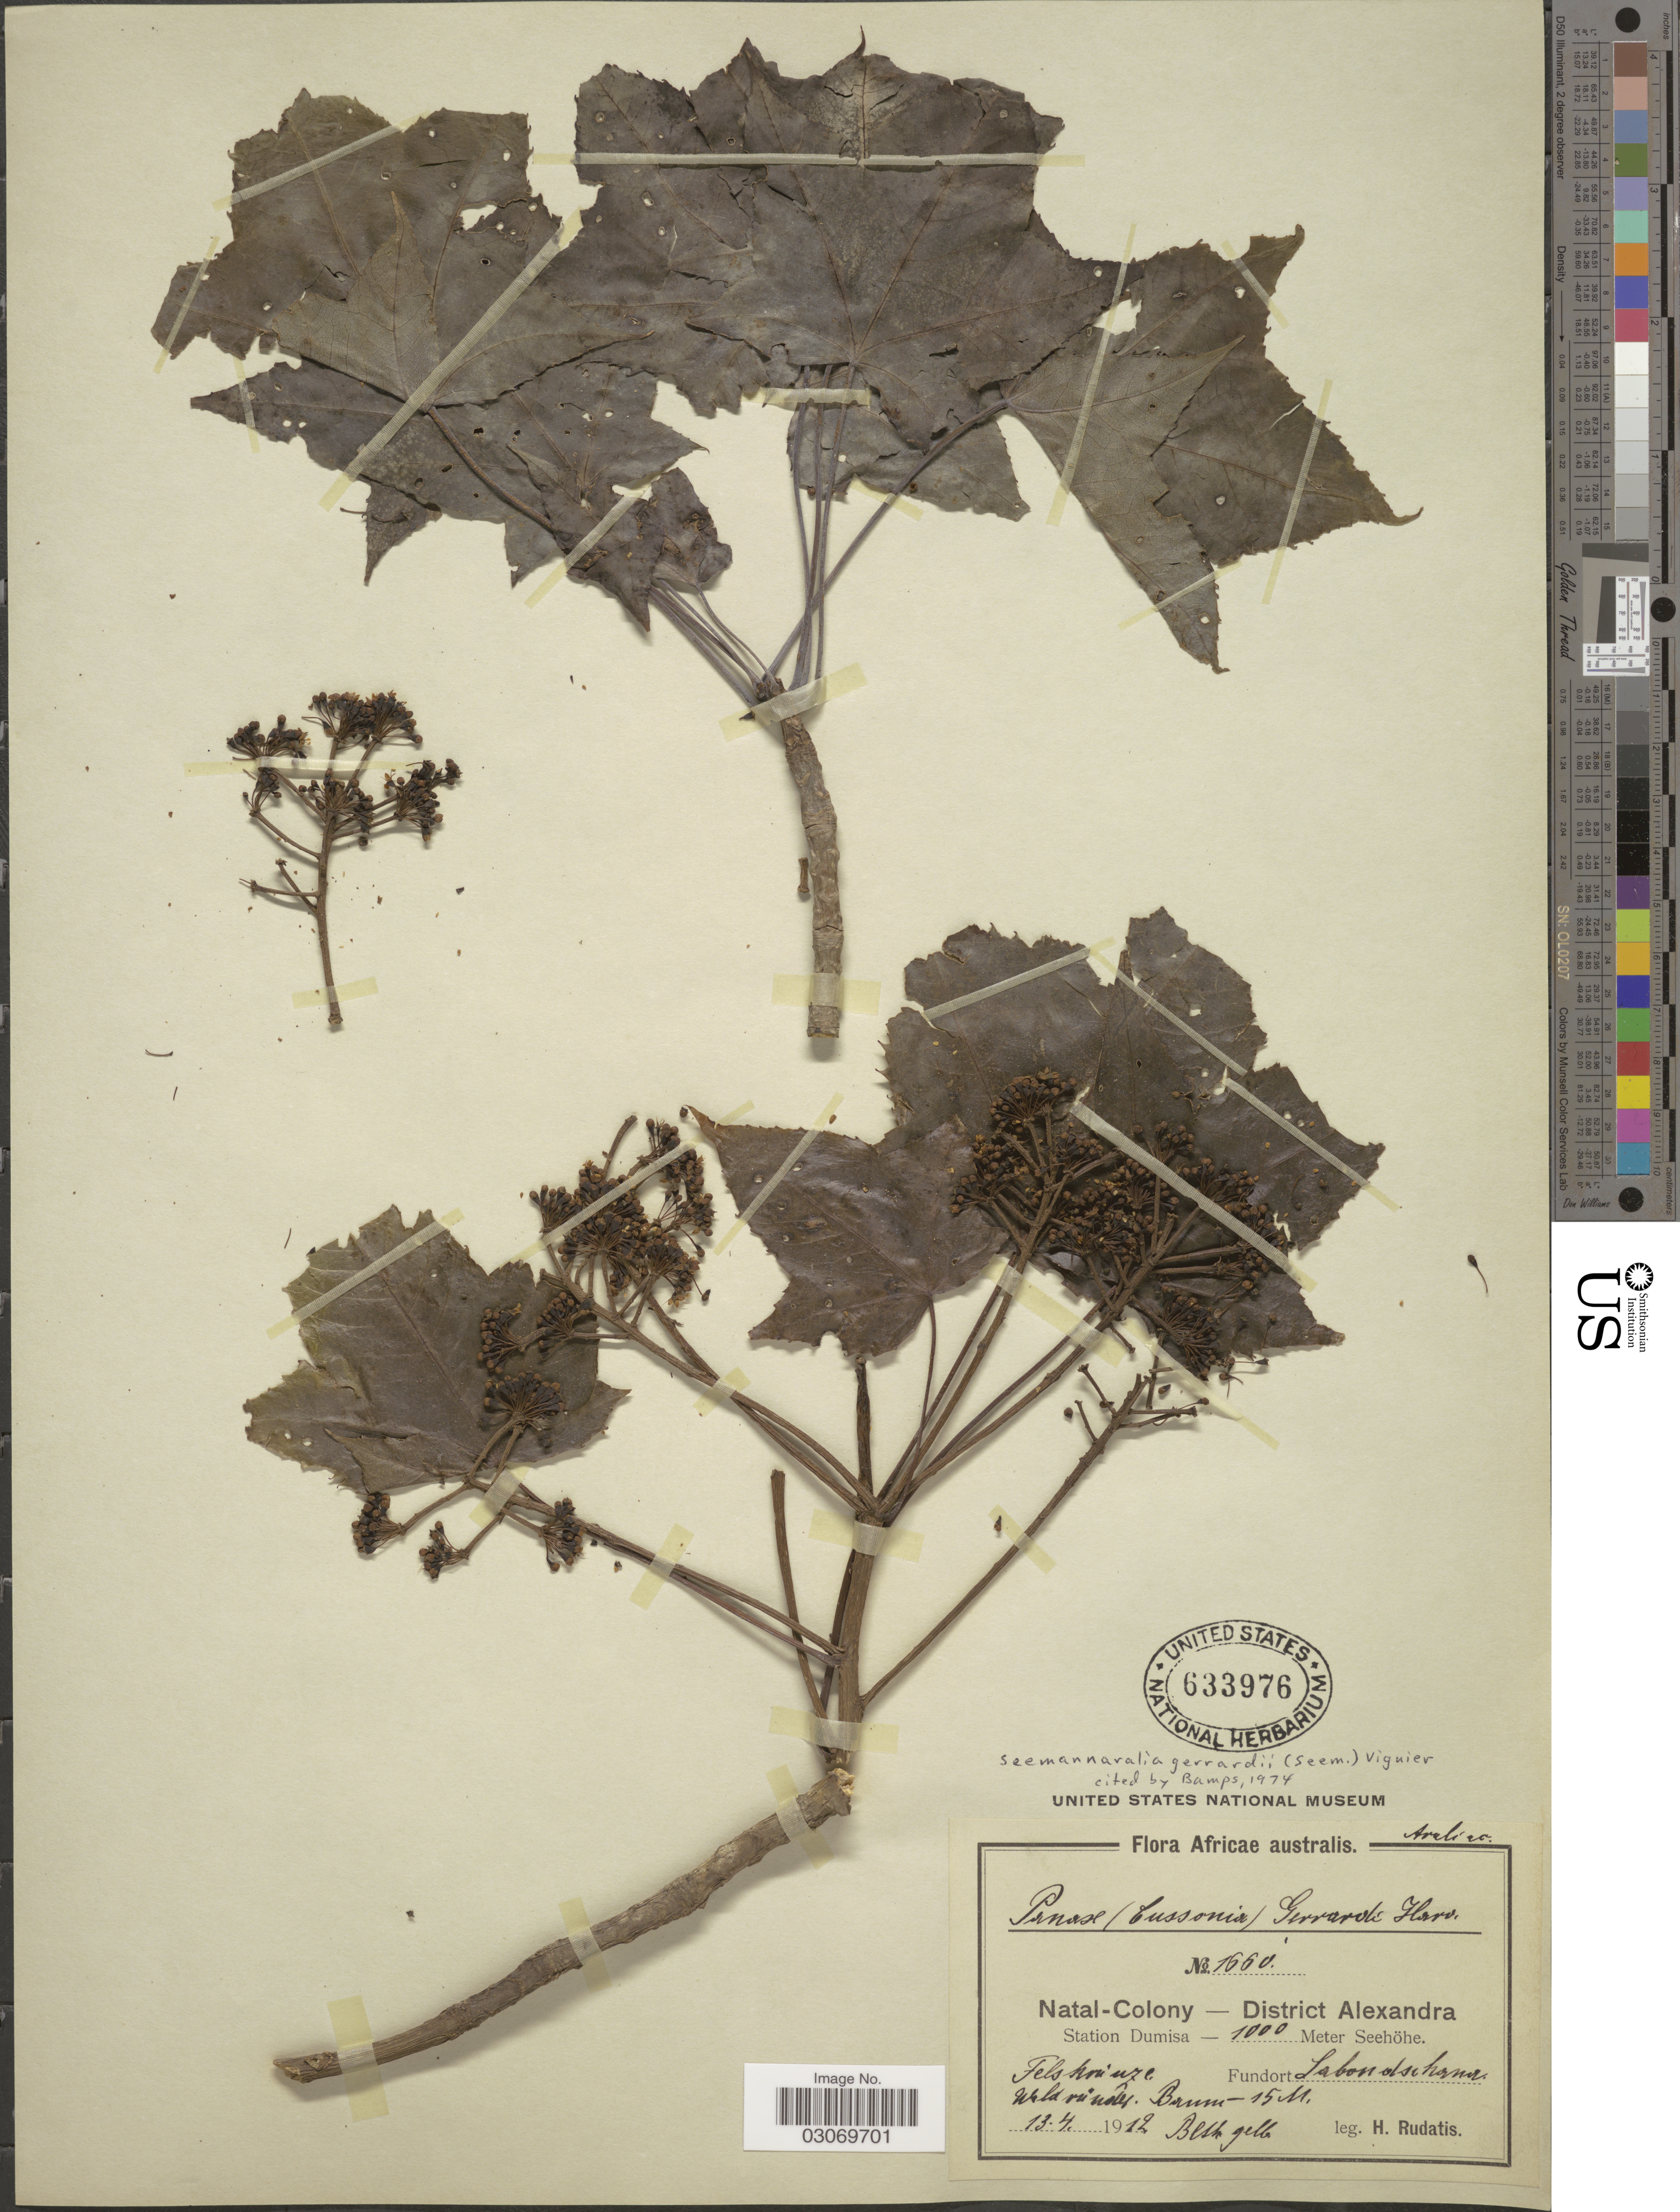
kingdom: Plantae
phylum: Tracheophyta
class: Magnoliopsida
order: Apiales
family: Araliaceae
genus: Seemannaralia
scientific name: Seemannaralia gerrardii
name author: (Seem.) R. Vig.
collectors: H. Rudatis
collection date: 1912-04-13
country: South Africa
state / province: KwaZulu-Natal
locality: Africae australis, Natal-Colony - District Alexandra, Station Dumisa.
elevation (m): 1000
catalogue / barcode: US 633976